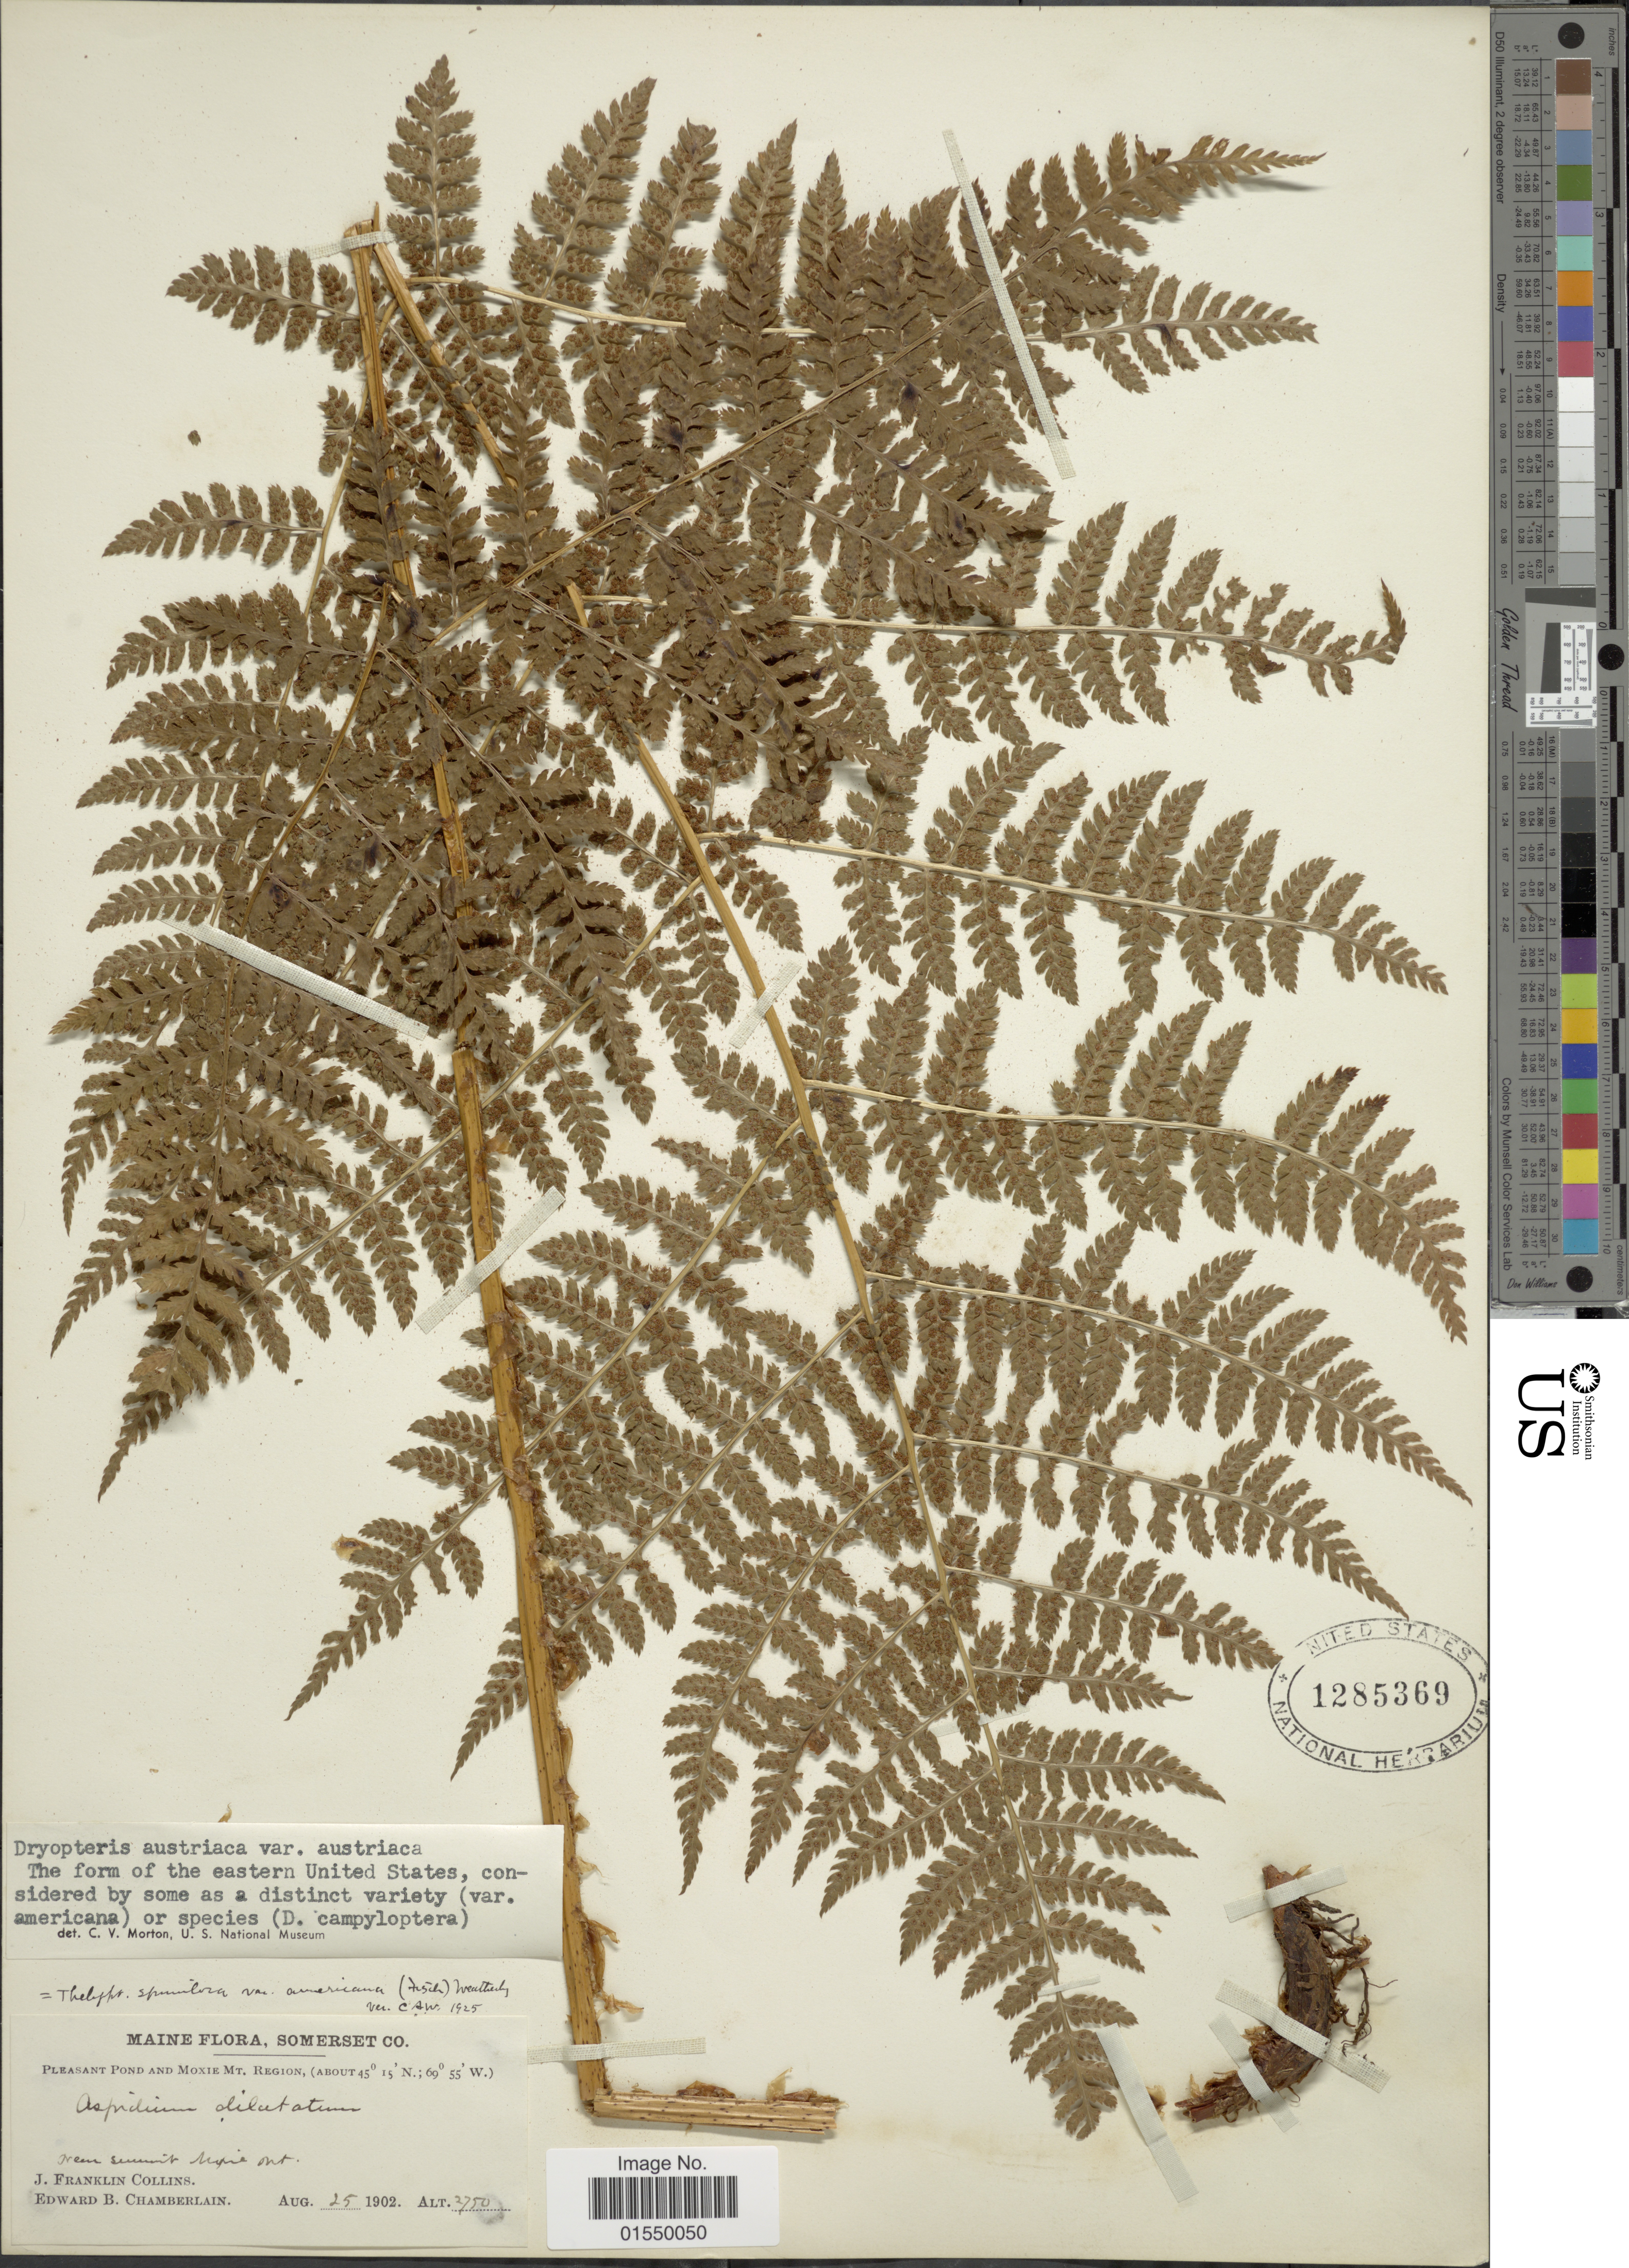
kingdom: Plantae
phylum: Tracheophyta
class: Polypodiopsida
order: Polypodiales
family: Dryopteridaceae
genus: Dryopteris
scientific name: Dryopteris campyloptera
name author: Clarkson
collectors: J. Collins & E. Chamberlain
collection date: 1902-08-25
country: United States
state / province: Maine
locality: Somerset Co., Pleasant Pond and Moxie Mt. Region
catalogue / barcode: US 1285369